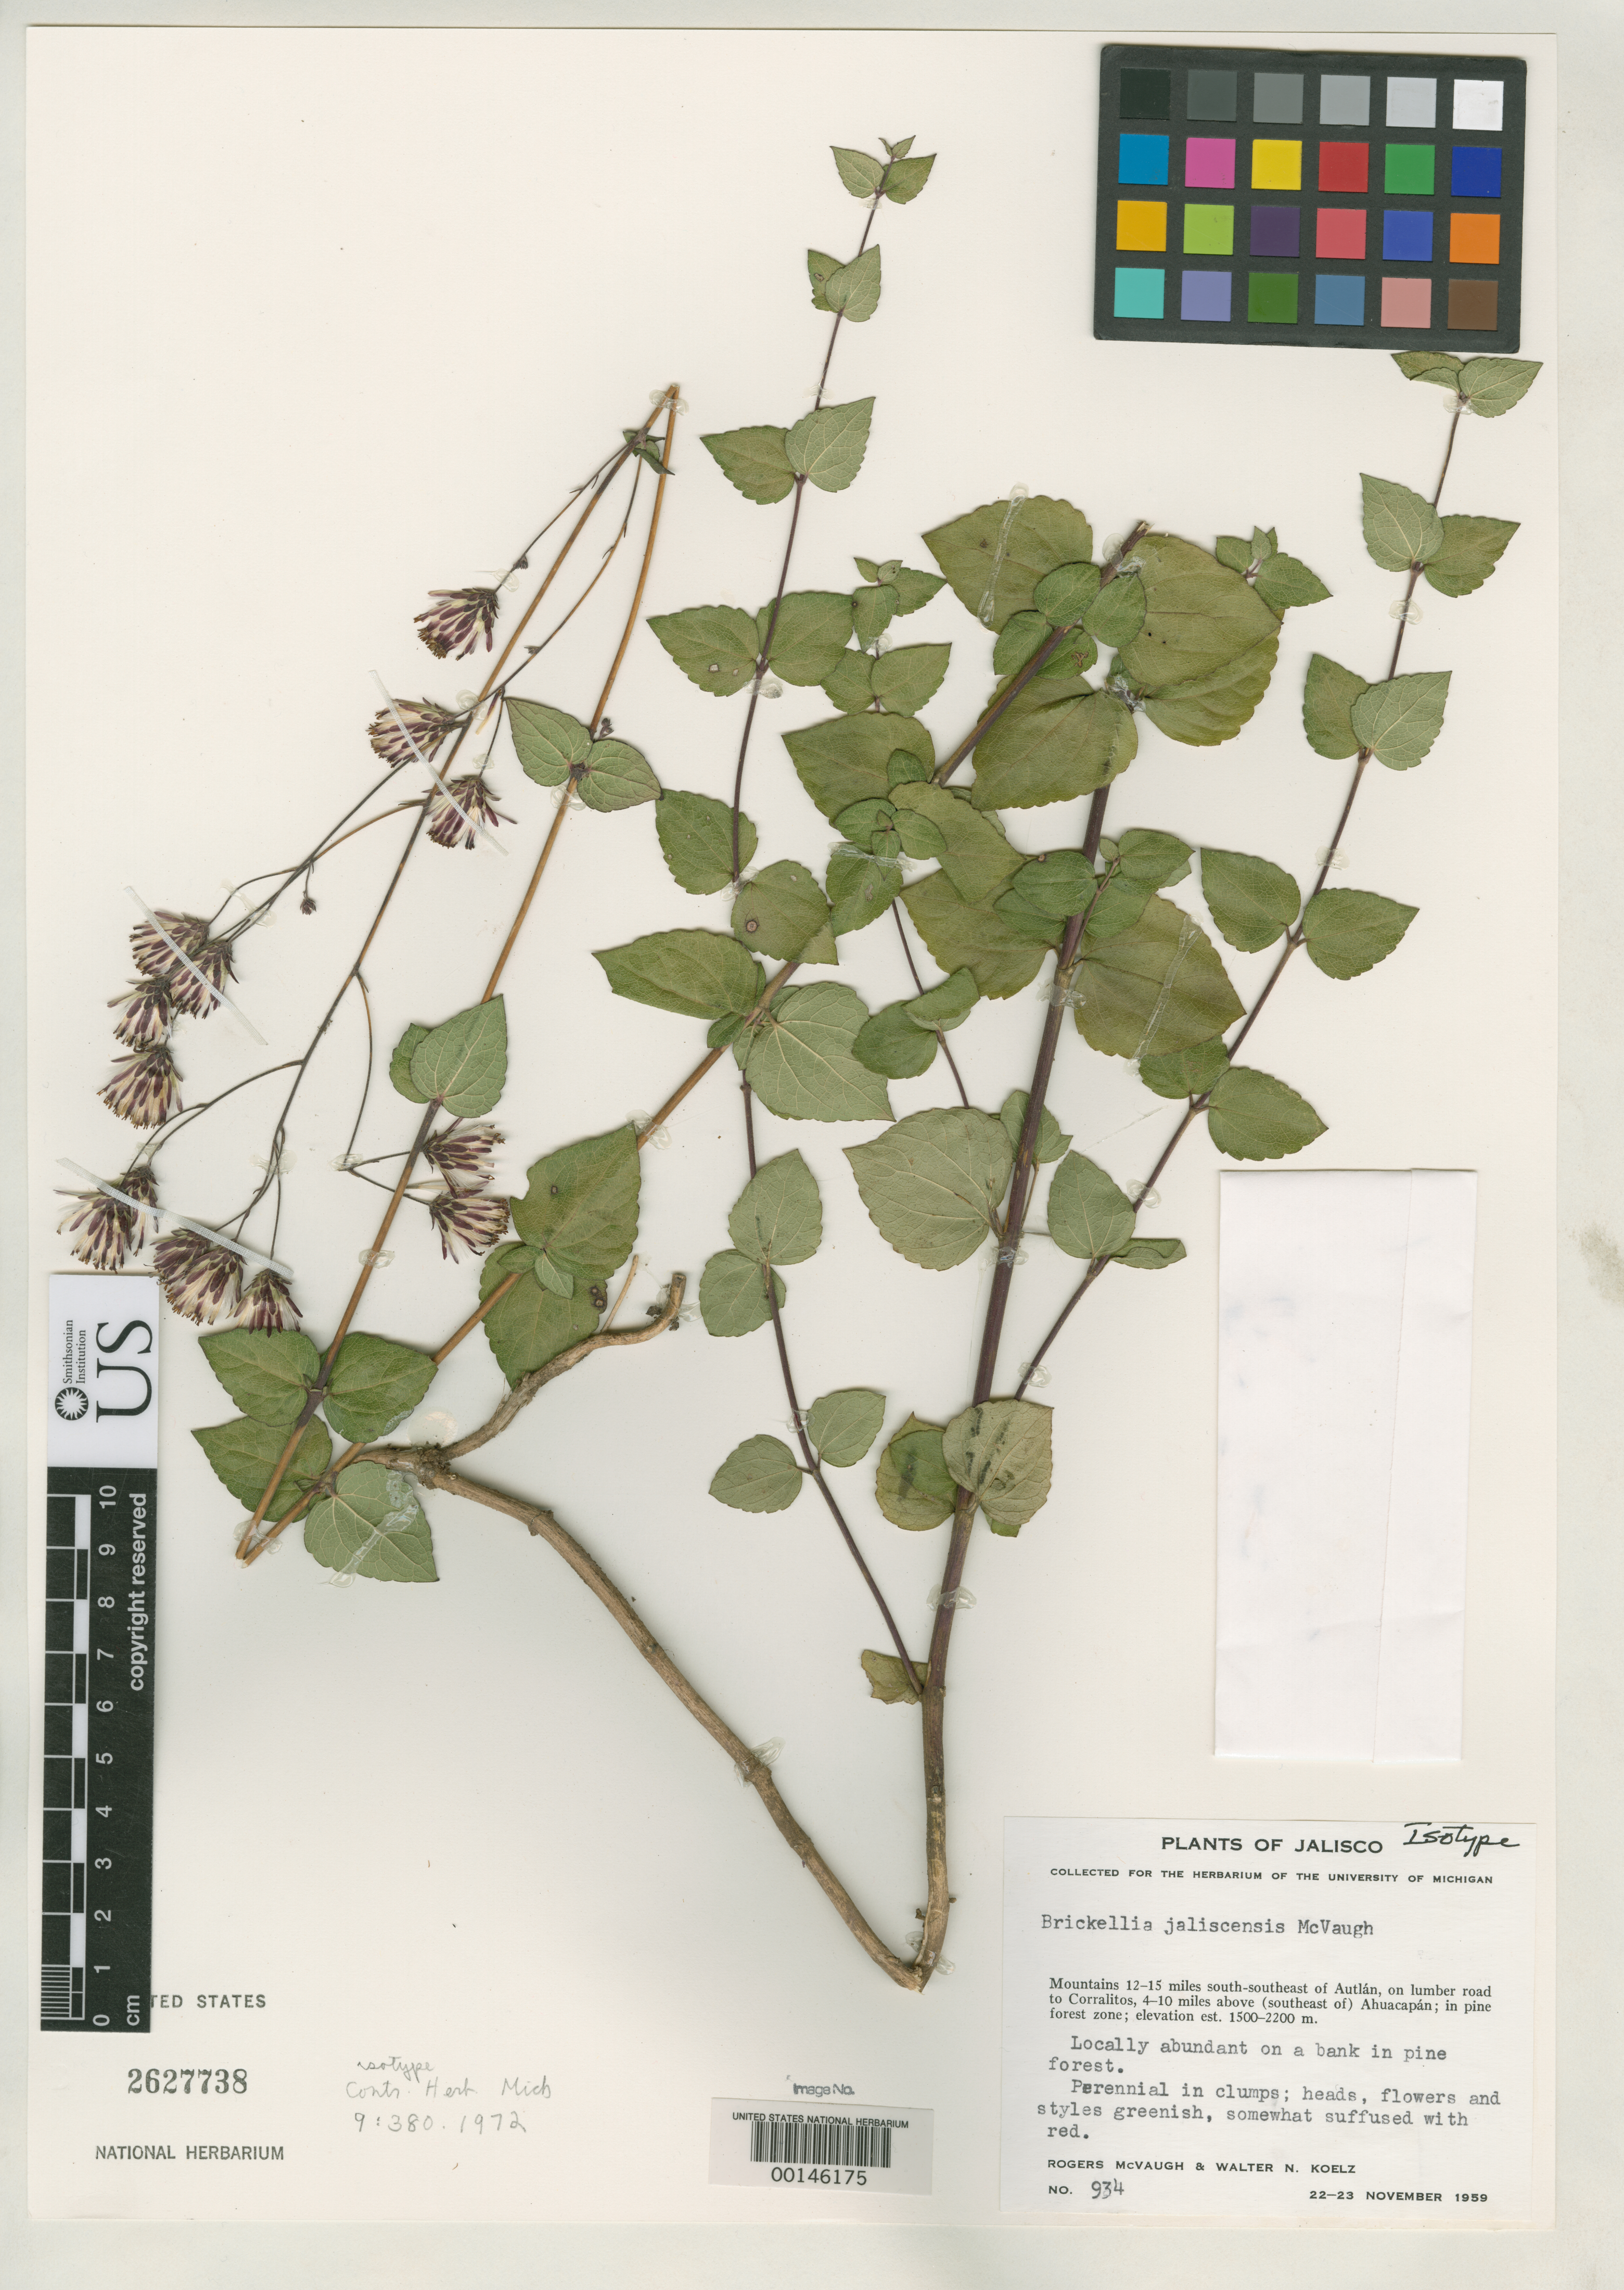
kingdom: Plantae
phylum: Tracheophyta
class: Magnoliopsida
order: Asterales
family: Asteraceae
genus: Brickellia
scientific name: Brickellia jaliscensis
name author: McVaugh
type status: Isotype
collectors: R. McVaugh & W. N. Koelz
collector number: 934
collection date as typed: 22 Nov 1959 to 23 Nov 1959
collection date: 1959-11-22/1959-11-23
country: Mexico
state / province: Jalisco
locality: SE of Autlan.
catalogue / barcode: US 2627738